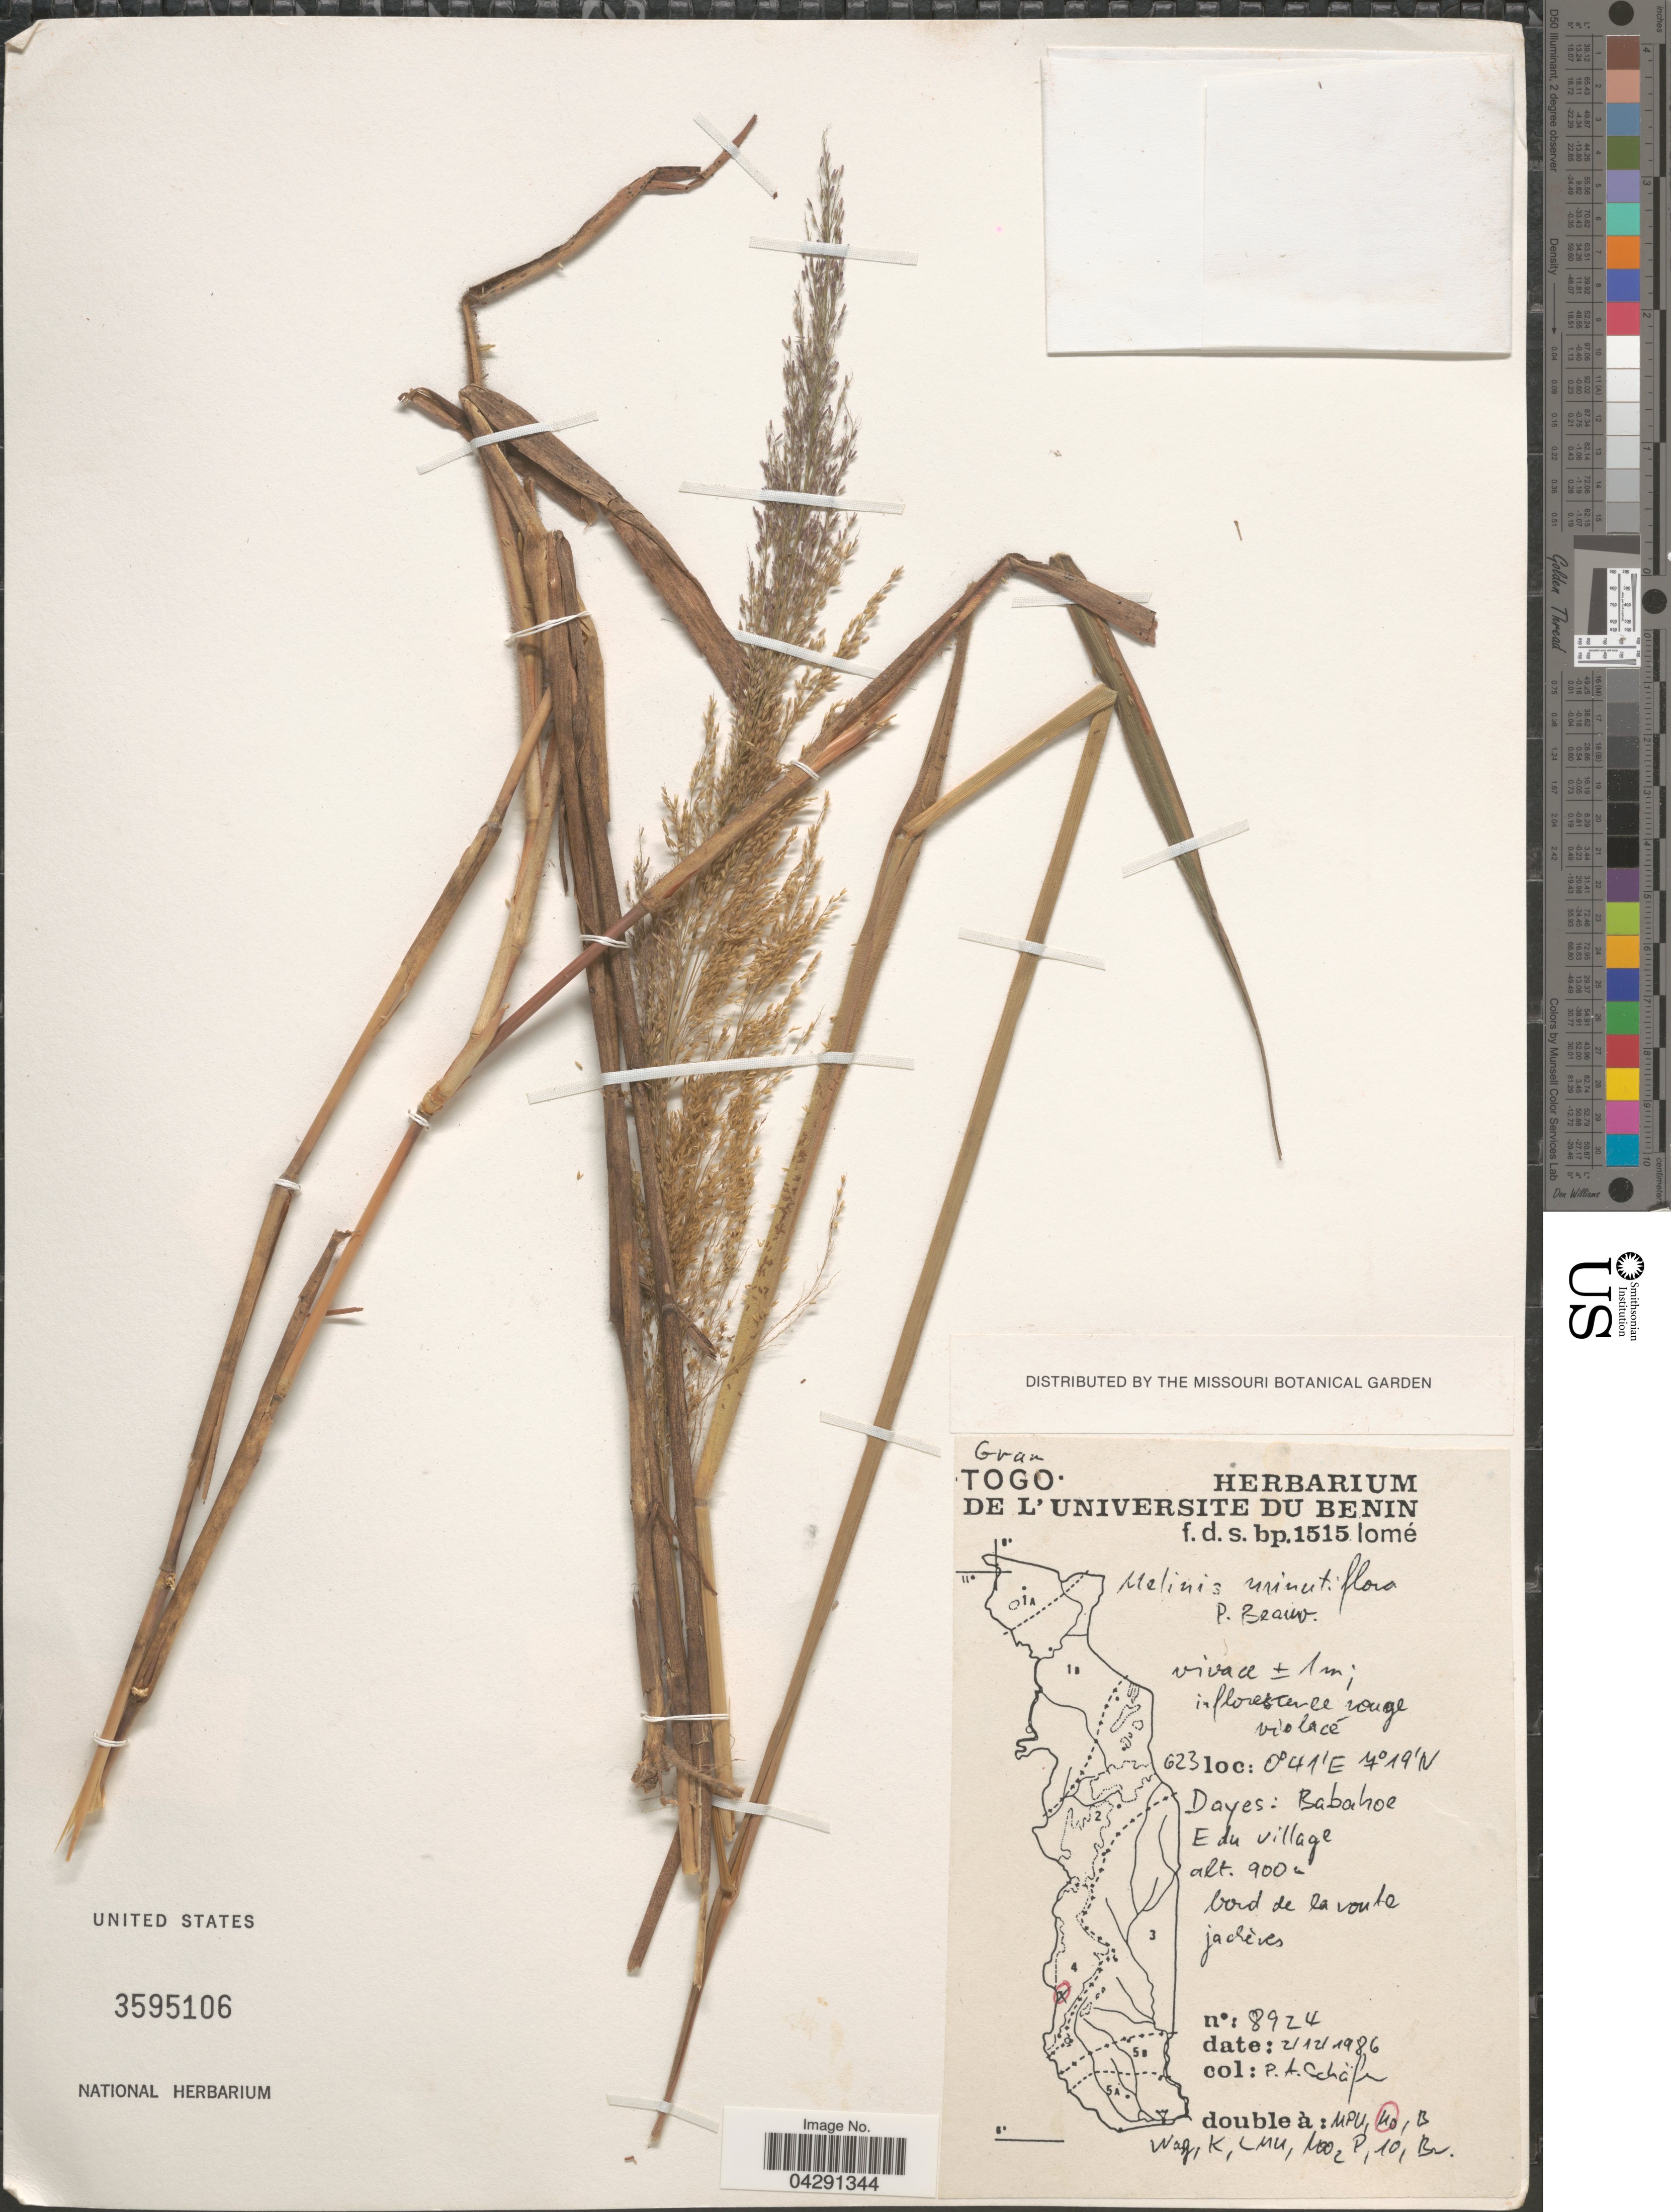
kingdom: Plantae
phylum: Tracheophyta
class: Liliopsida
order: Poales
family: Poaceae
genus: Melinis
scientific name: Melinis minutiflora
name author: P. Beauv.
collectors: P. A. Schäfer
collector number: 8924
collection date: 1986-12-02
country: Togo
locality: Dayes: Babahoe E du village. Bord de la route jachères.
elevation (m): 900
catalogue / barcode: US 3595106